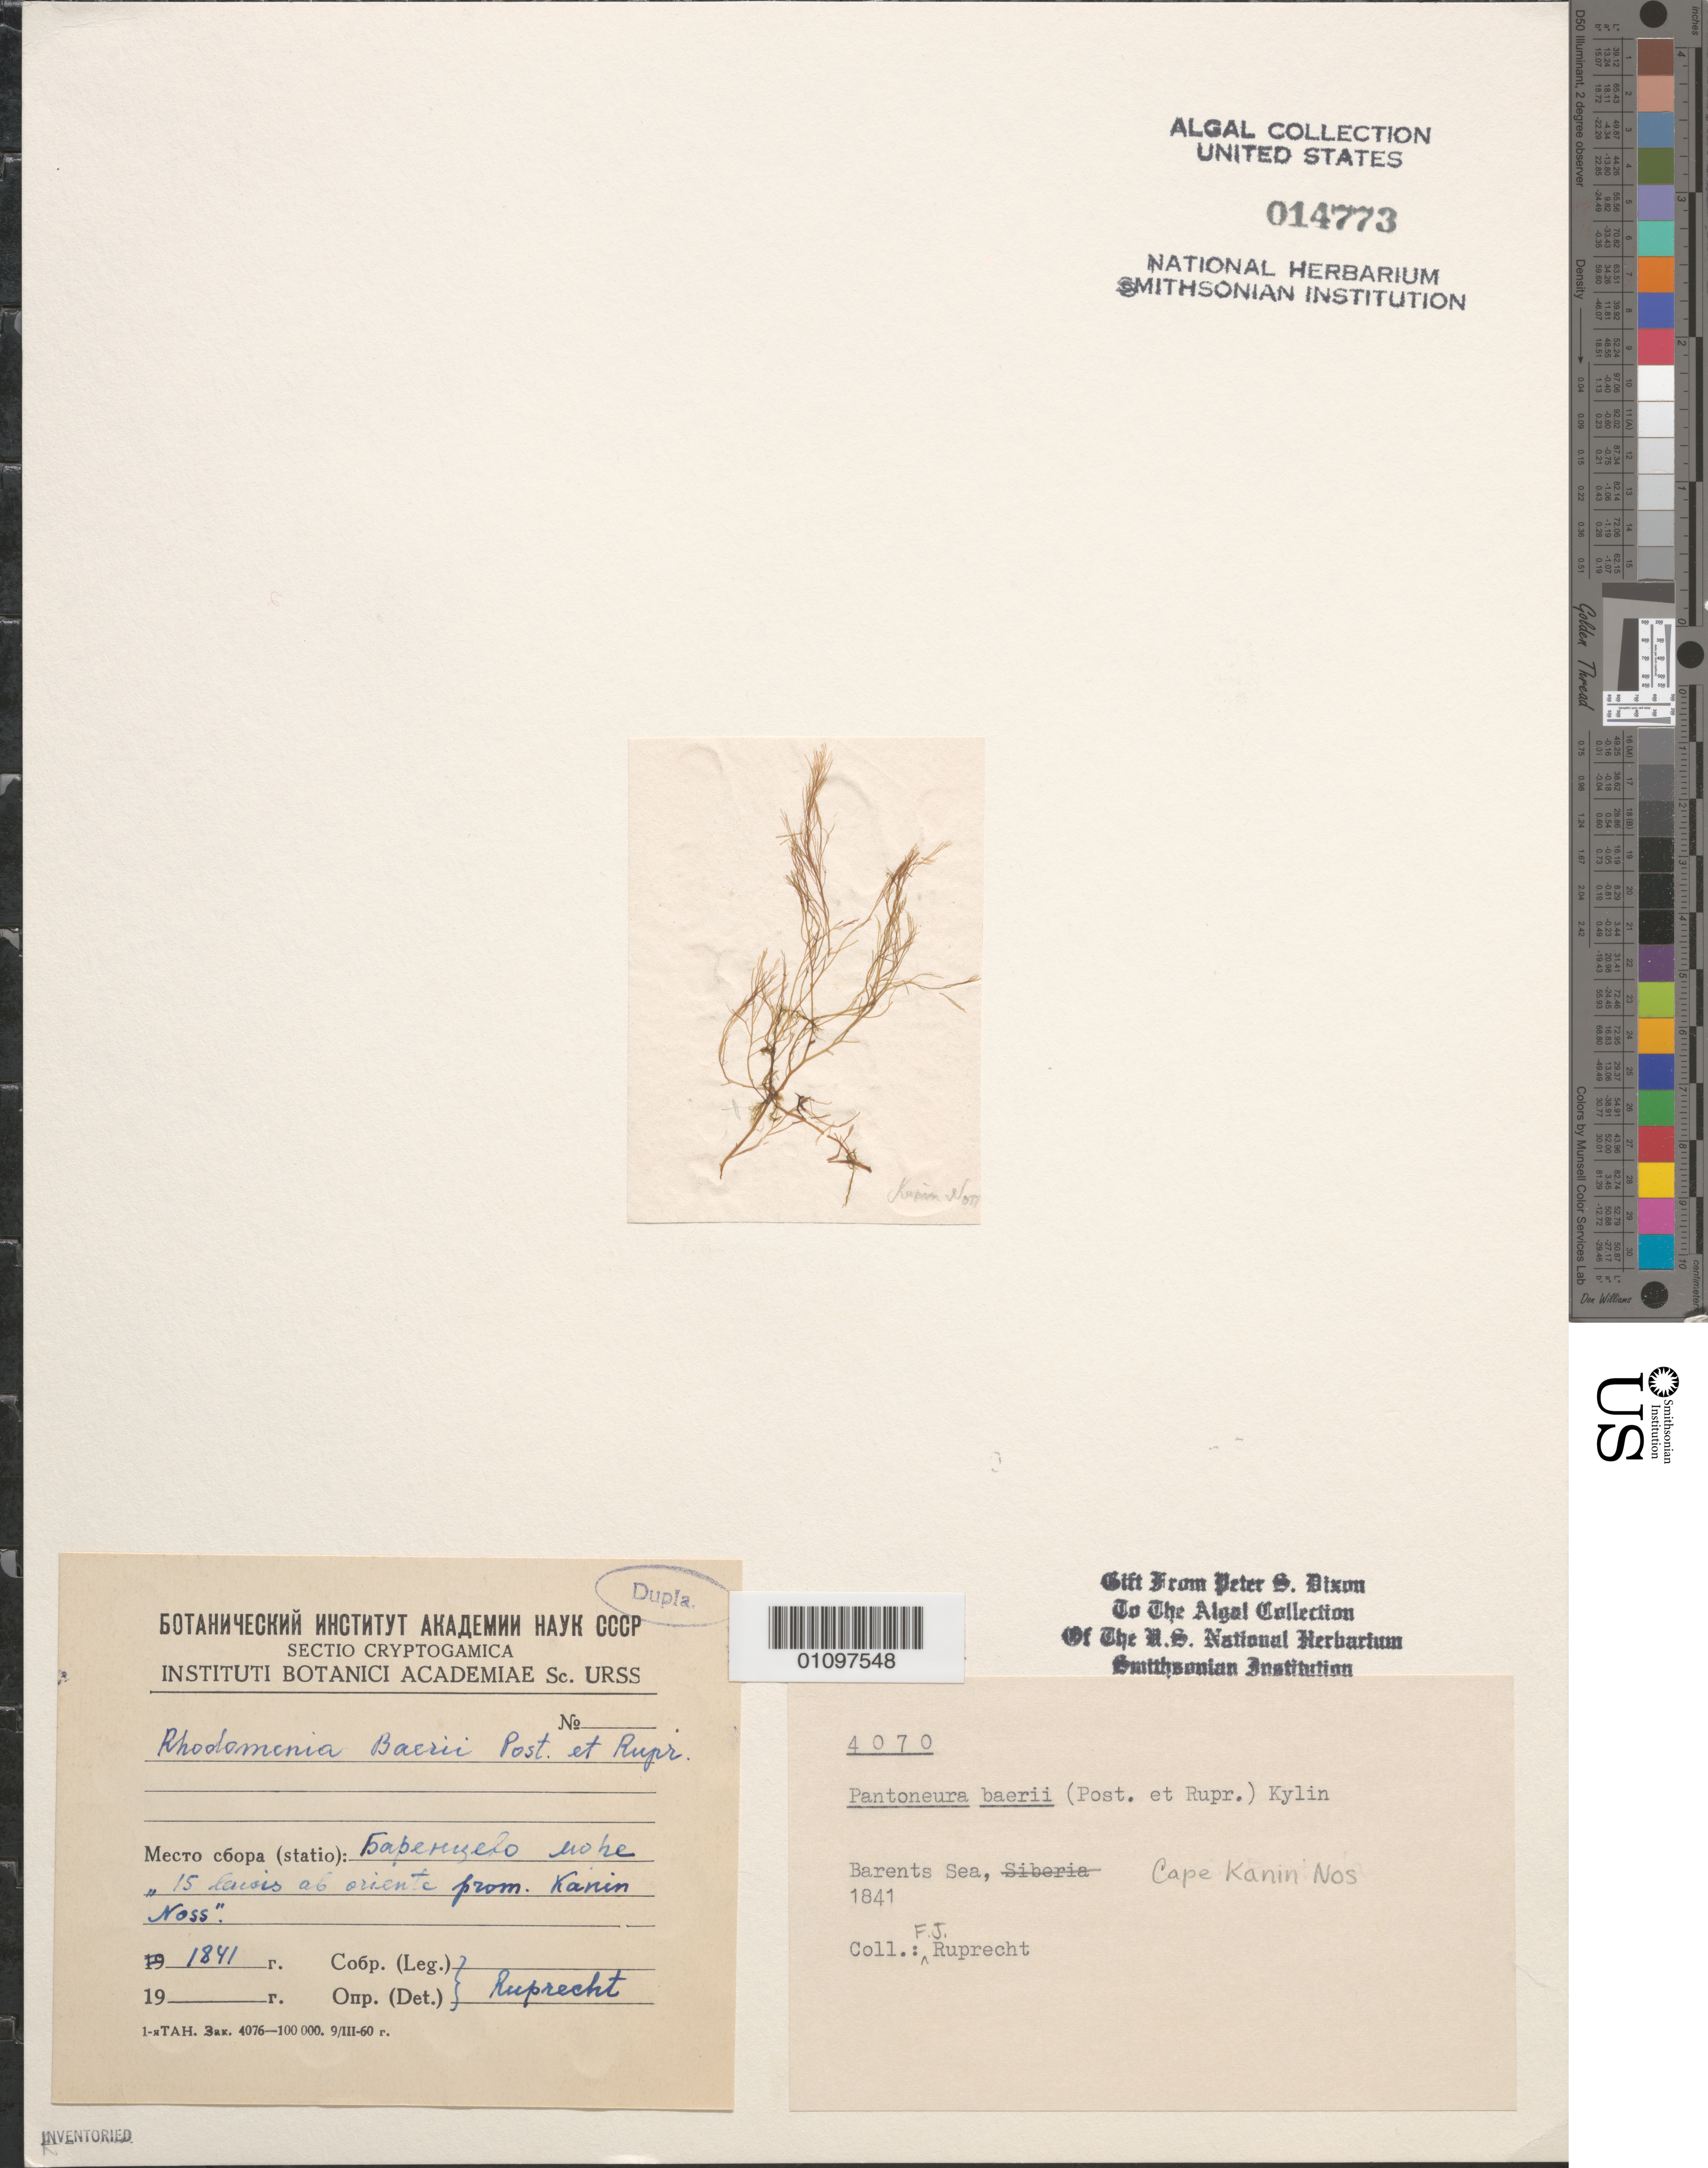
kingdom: Plantae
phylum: Rhodophyta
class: Florideophyceae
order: Ceramiales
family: Delesseriaceae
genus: Pantoneura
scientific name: Pantoneura fabriciana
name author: (Lyngb.) M.J. Wynne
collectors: F. J. Ruprecht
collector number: PSD 4070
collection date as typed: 1841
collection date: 1841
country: Russian Federation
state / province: Arkhangelsk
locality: Cape Kanin Nos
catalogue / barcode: US 14773